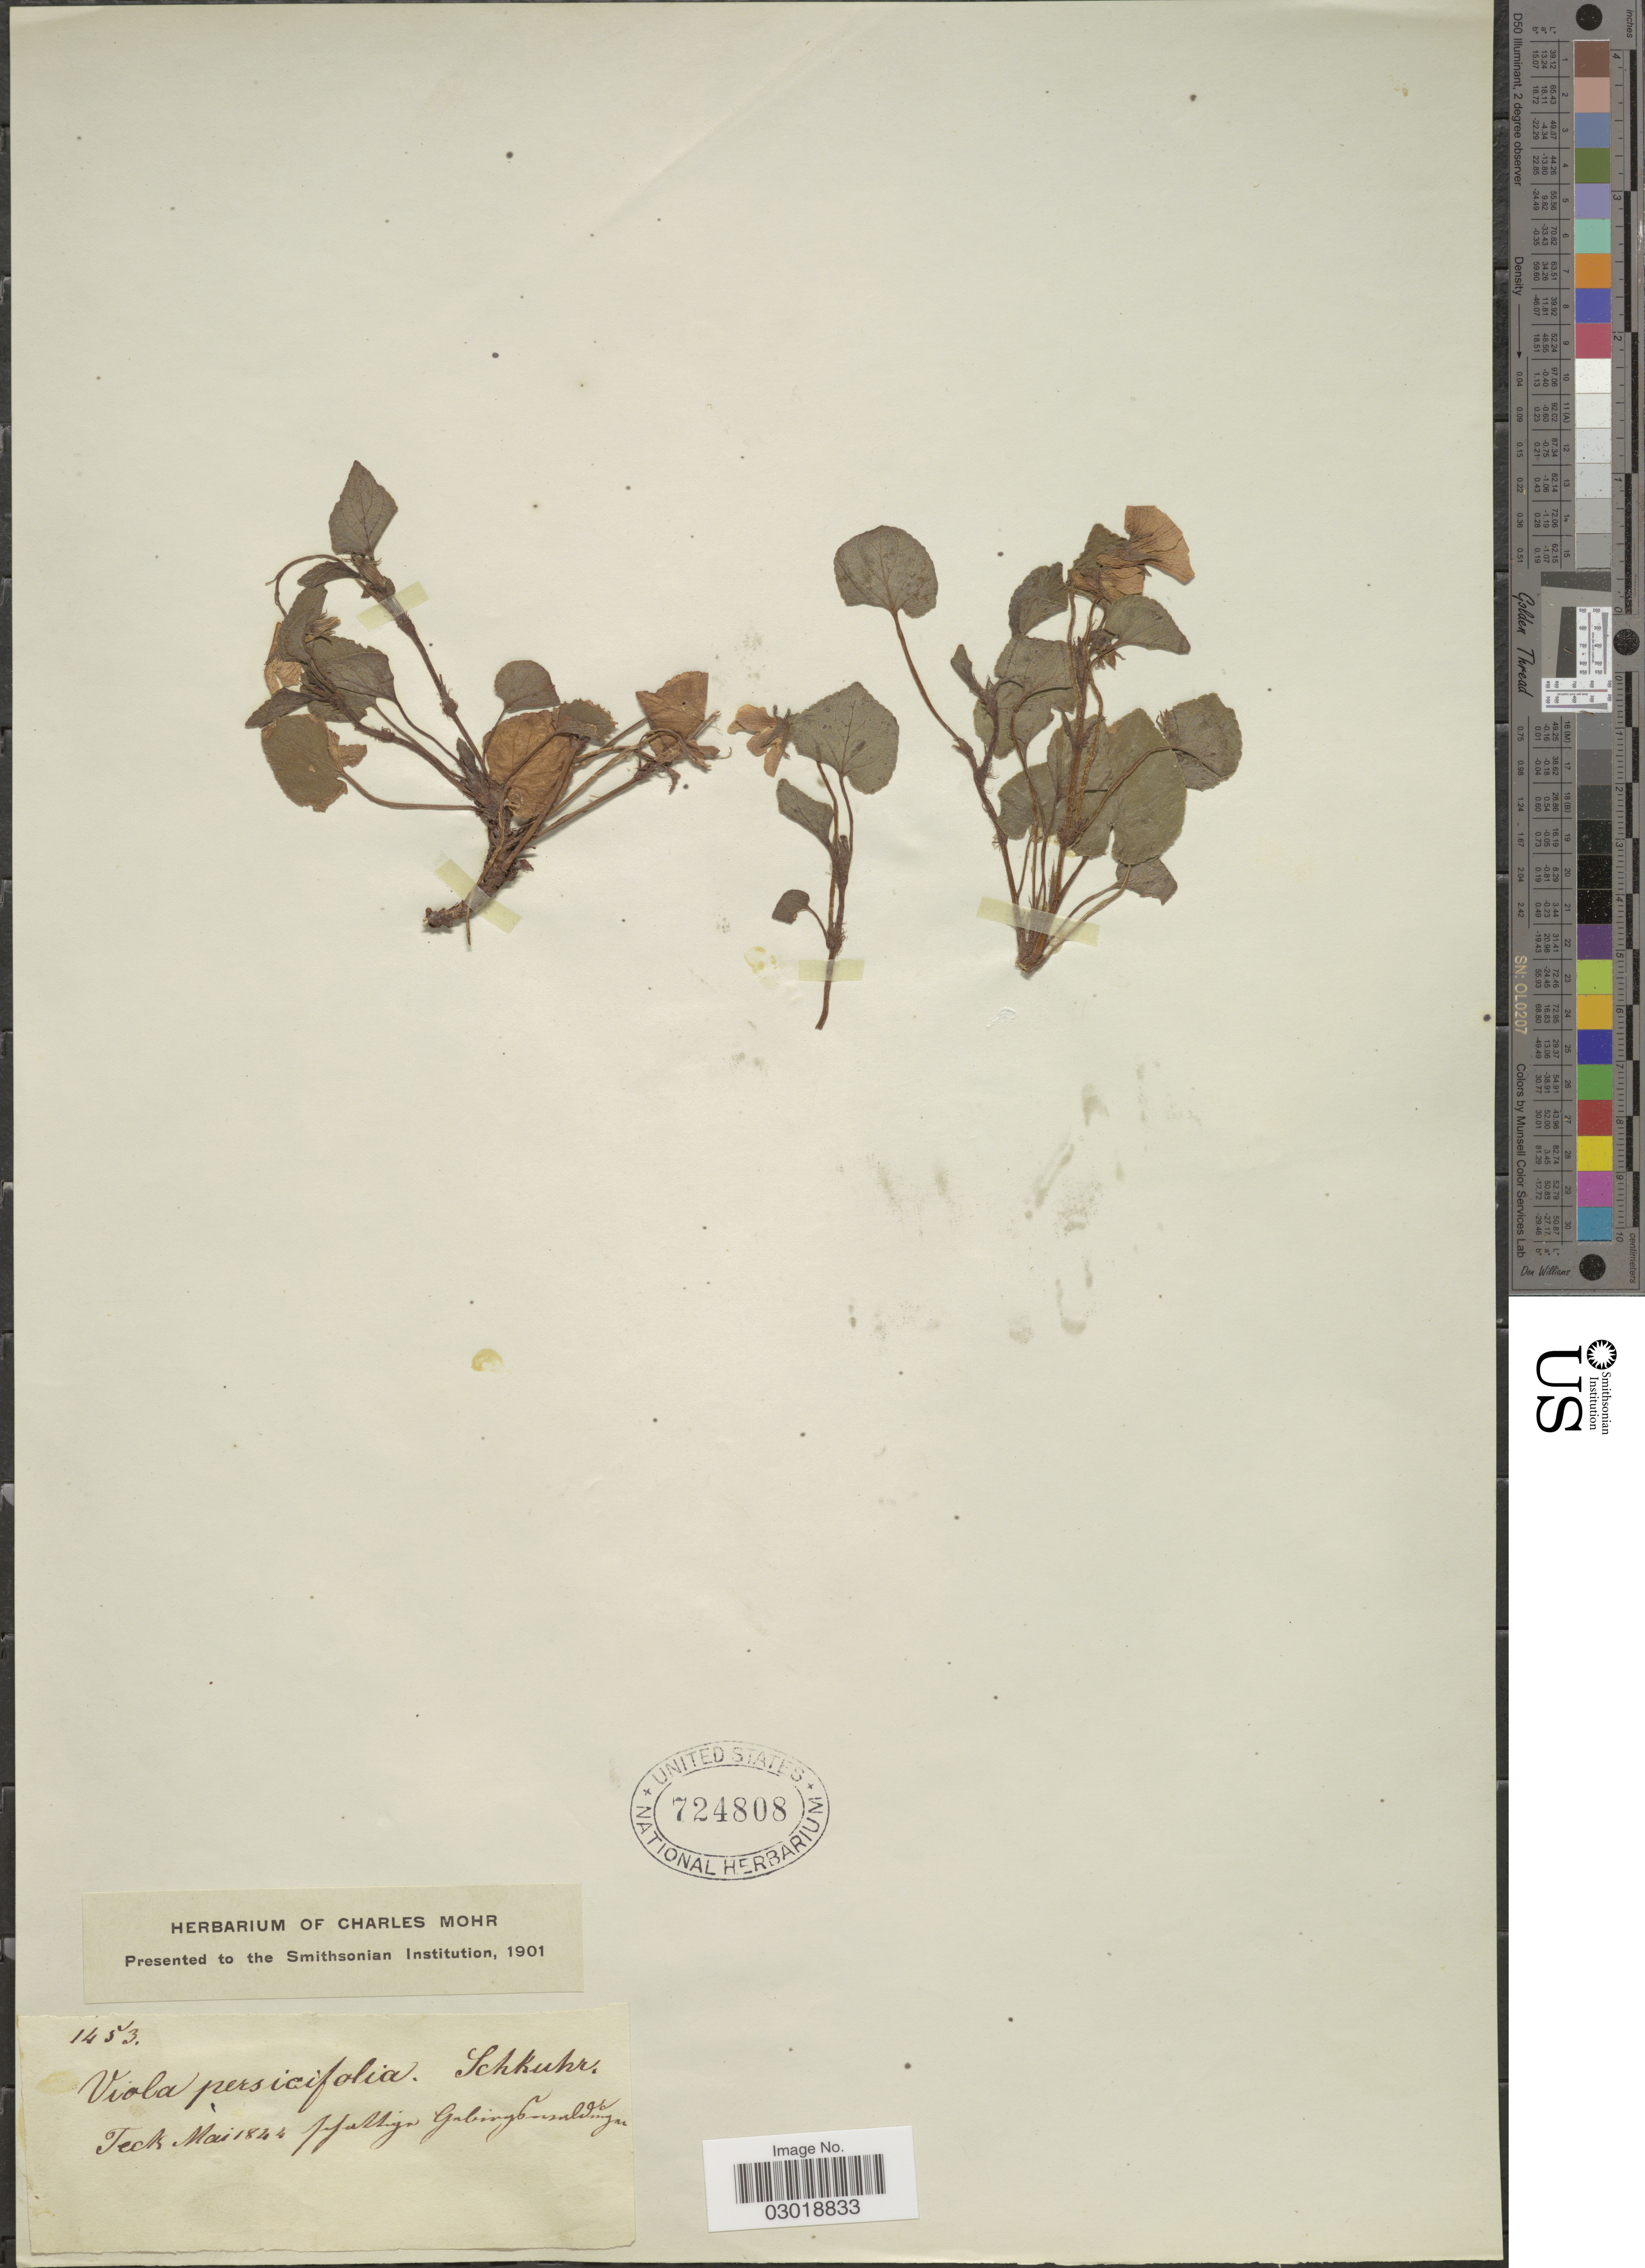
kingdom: Plantae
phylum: Tracheophyta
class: Magnoliopsida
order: Malpighiales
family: Violaceae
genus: Viola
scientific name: Viola persicifolia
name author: Schreb.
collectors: ex herb. Charles Mohr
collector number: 1453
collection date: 1844-05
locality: Teck, Jifallign [interpreted] Gnbing [interpreted]-Waldingen [interpreted].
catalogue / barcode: US 724808